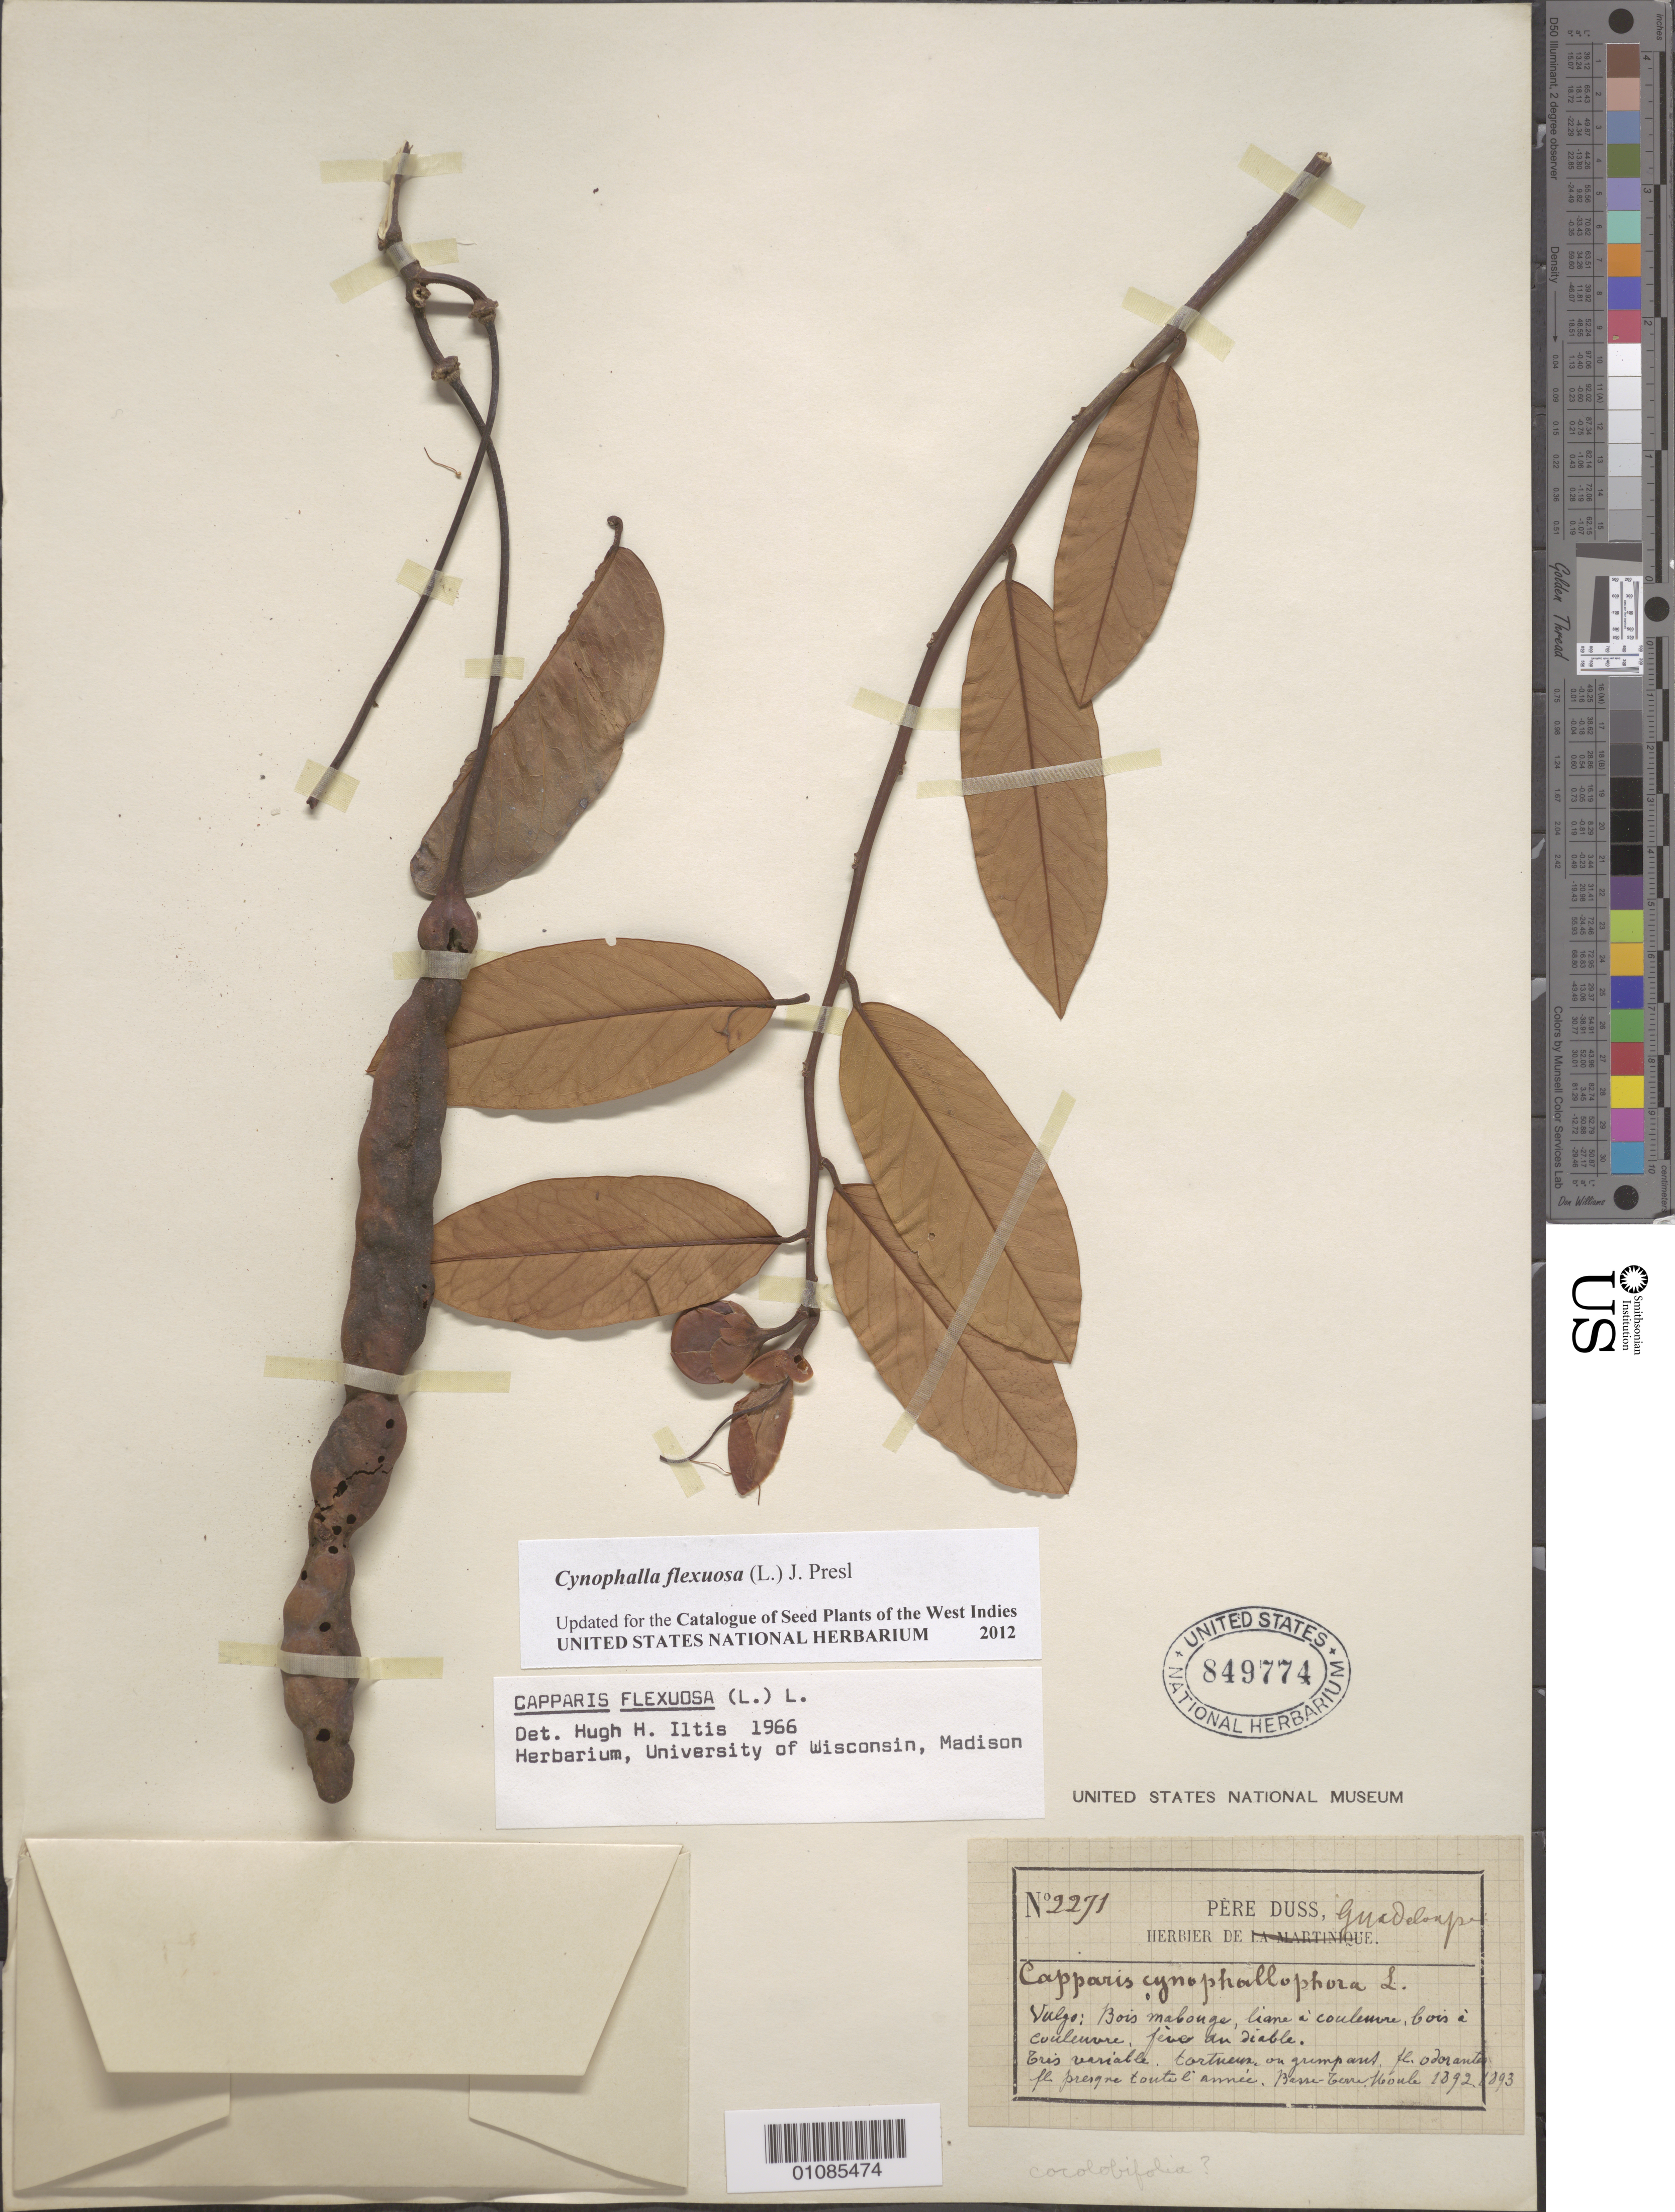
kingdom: Plantae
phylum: Tracheophyta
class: Magnoliopsida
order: Brassicales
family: Capparaceae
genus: Cynophalla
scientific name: Cynophalla flexuosa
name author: (L.) J. Presl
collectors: Père Duss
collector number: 2271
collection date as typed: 1892 to -- --- 1893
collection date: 1892/1893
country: Guadeloupe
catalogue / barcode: US 849774